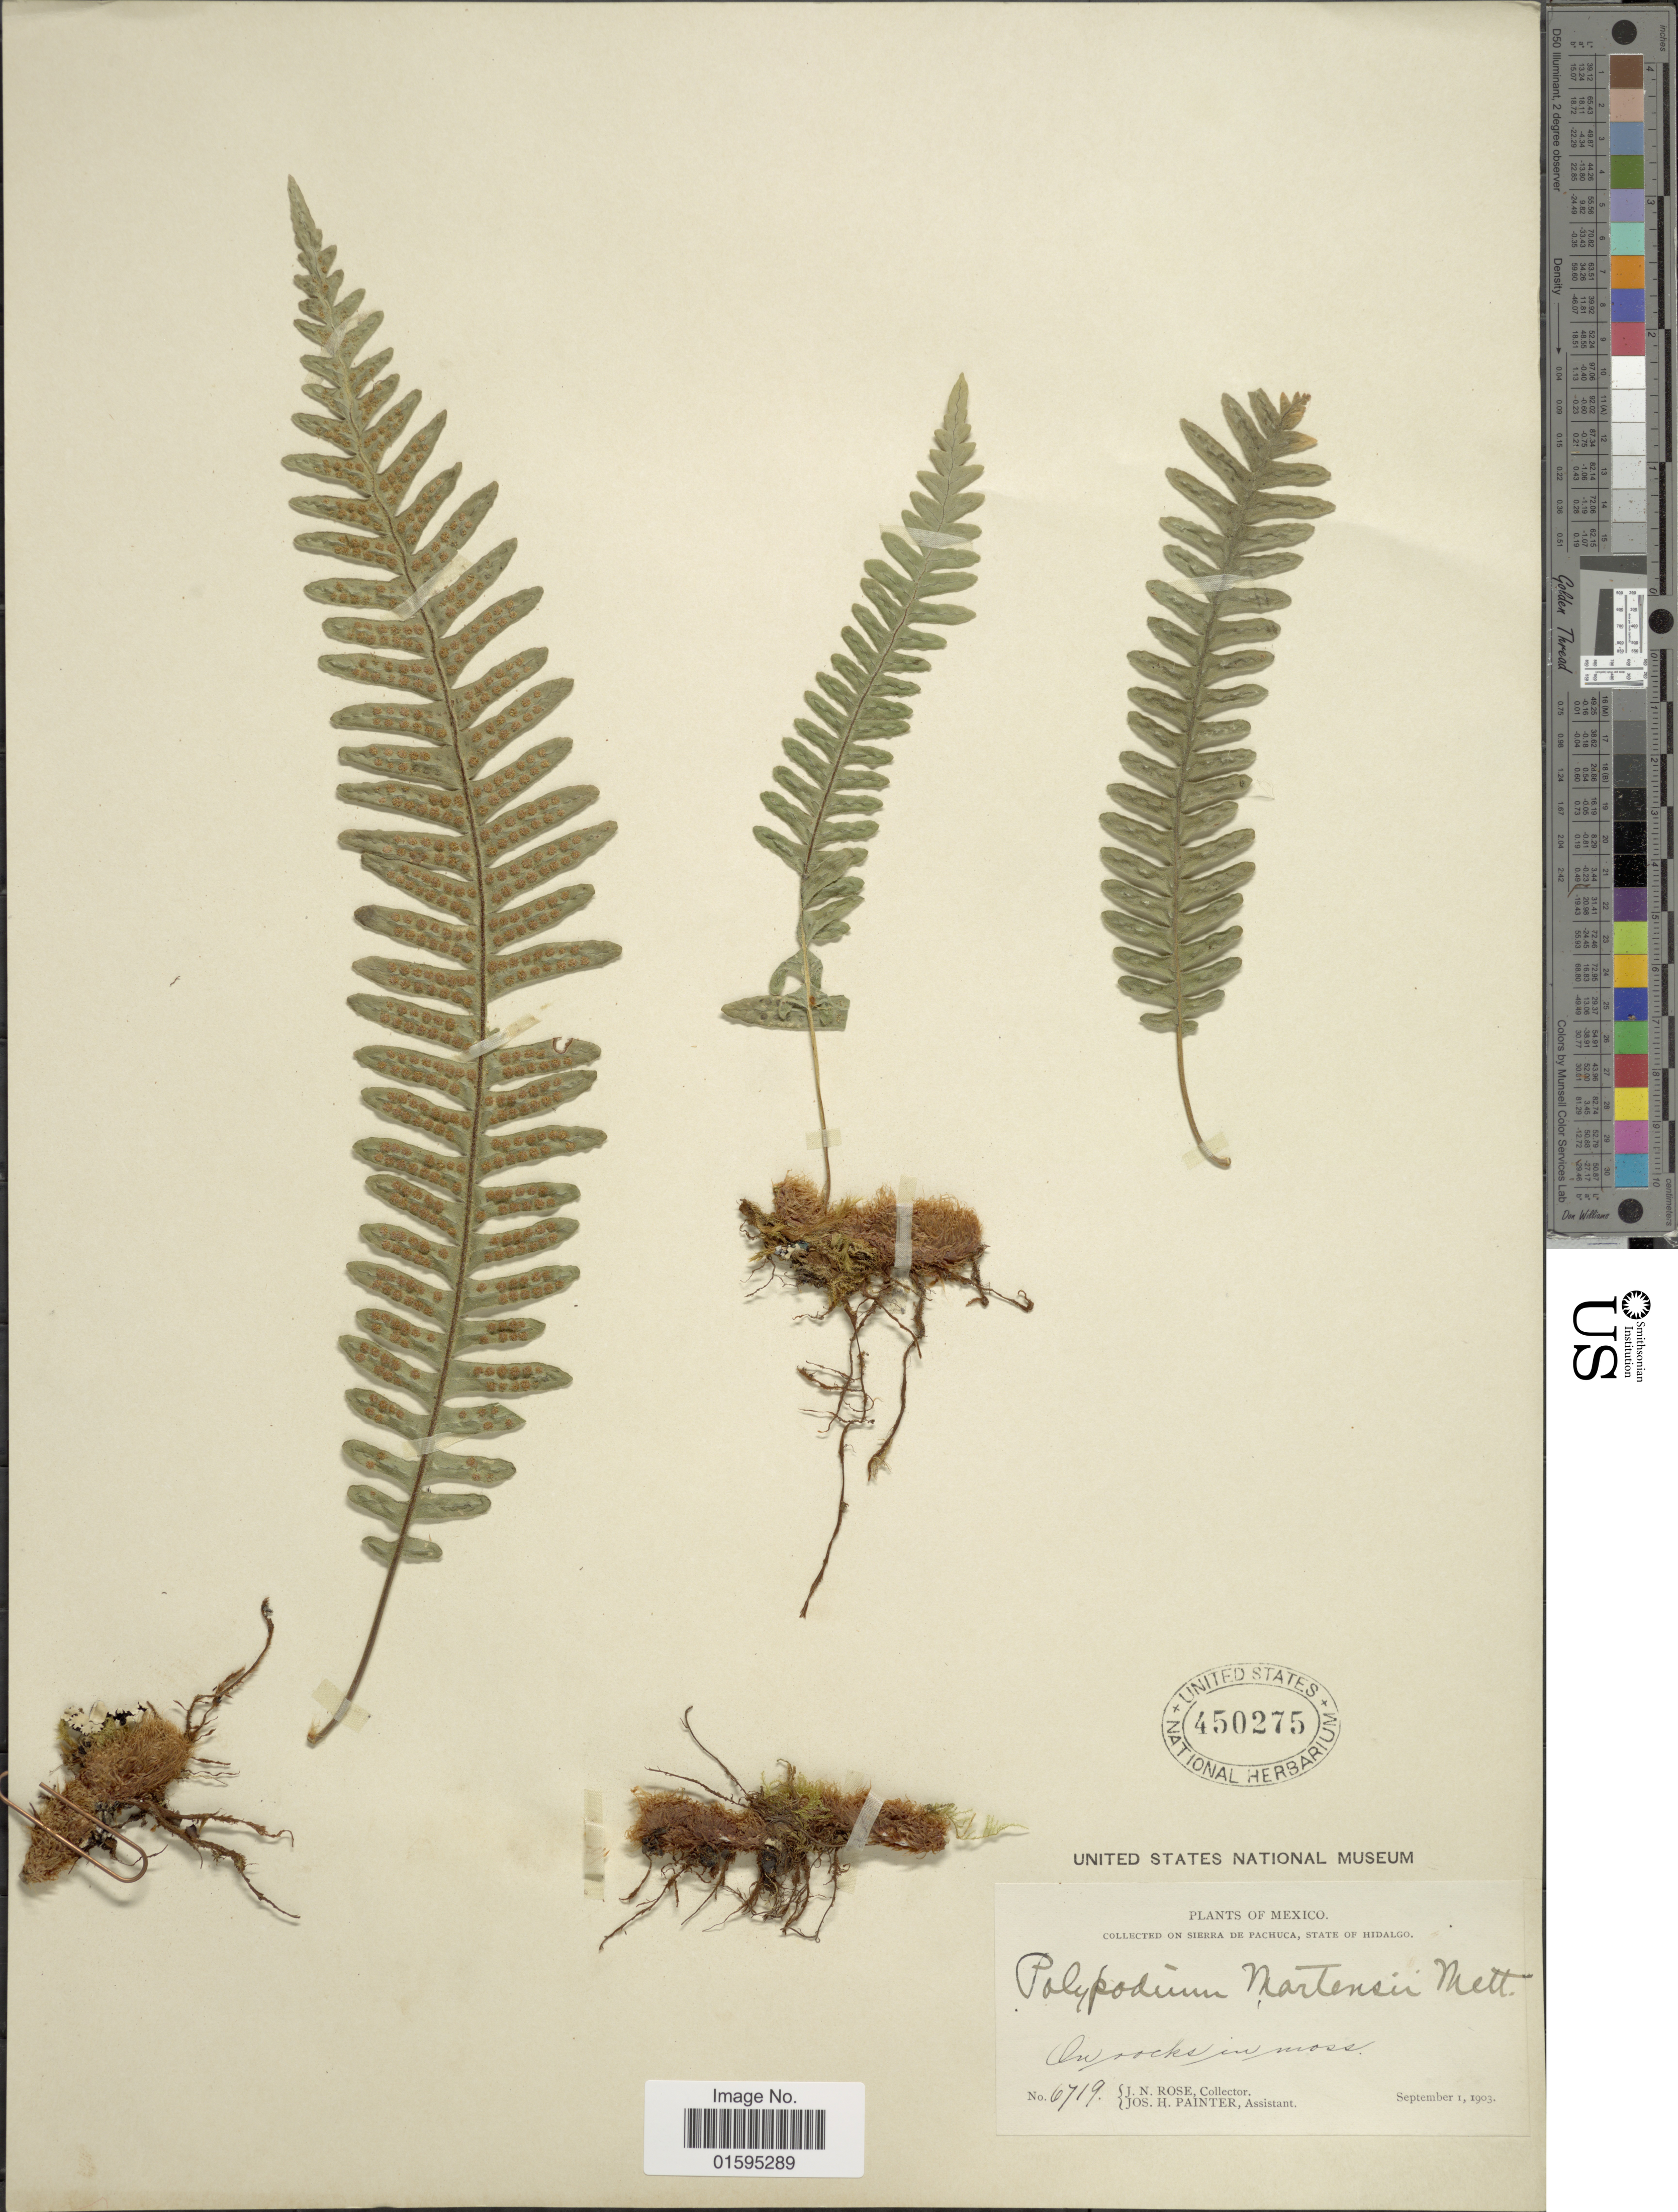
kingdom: Plantae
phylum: Tracheophyta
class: Polypodiopsida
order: Polypodiales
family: Polypodiaceae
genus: Polypodium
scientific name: Polypodium martensii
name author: Mett.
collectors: J. N. Rose & J. H. Painter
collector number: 6719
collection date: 1903-09-01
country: Mexico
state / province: Hidalgo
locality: On Sierra de Pachuca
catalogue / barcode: US 450275